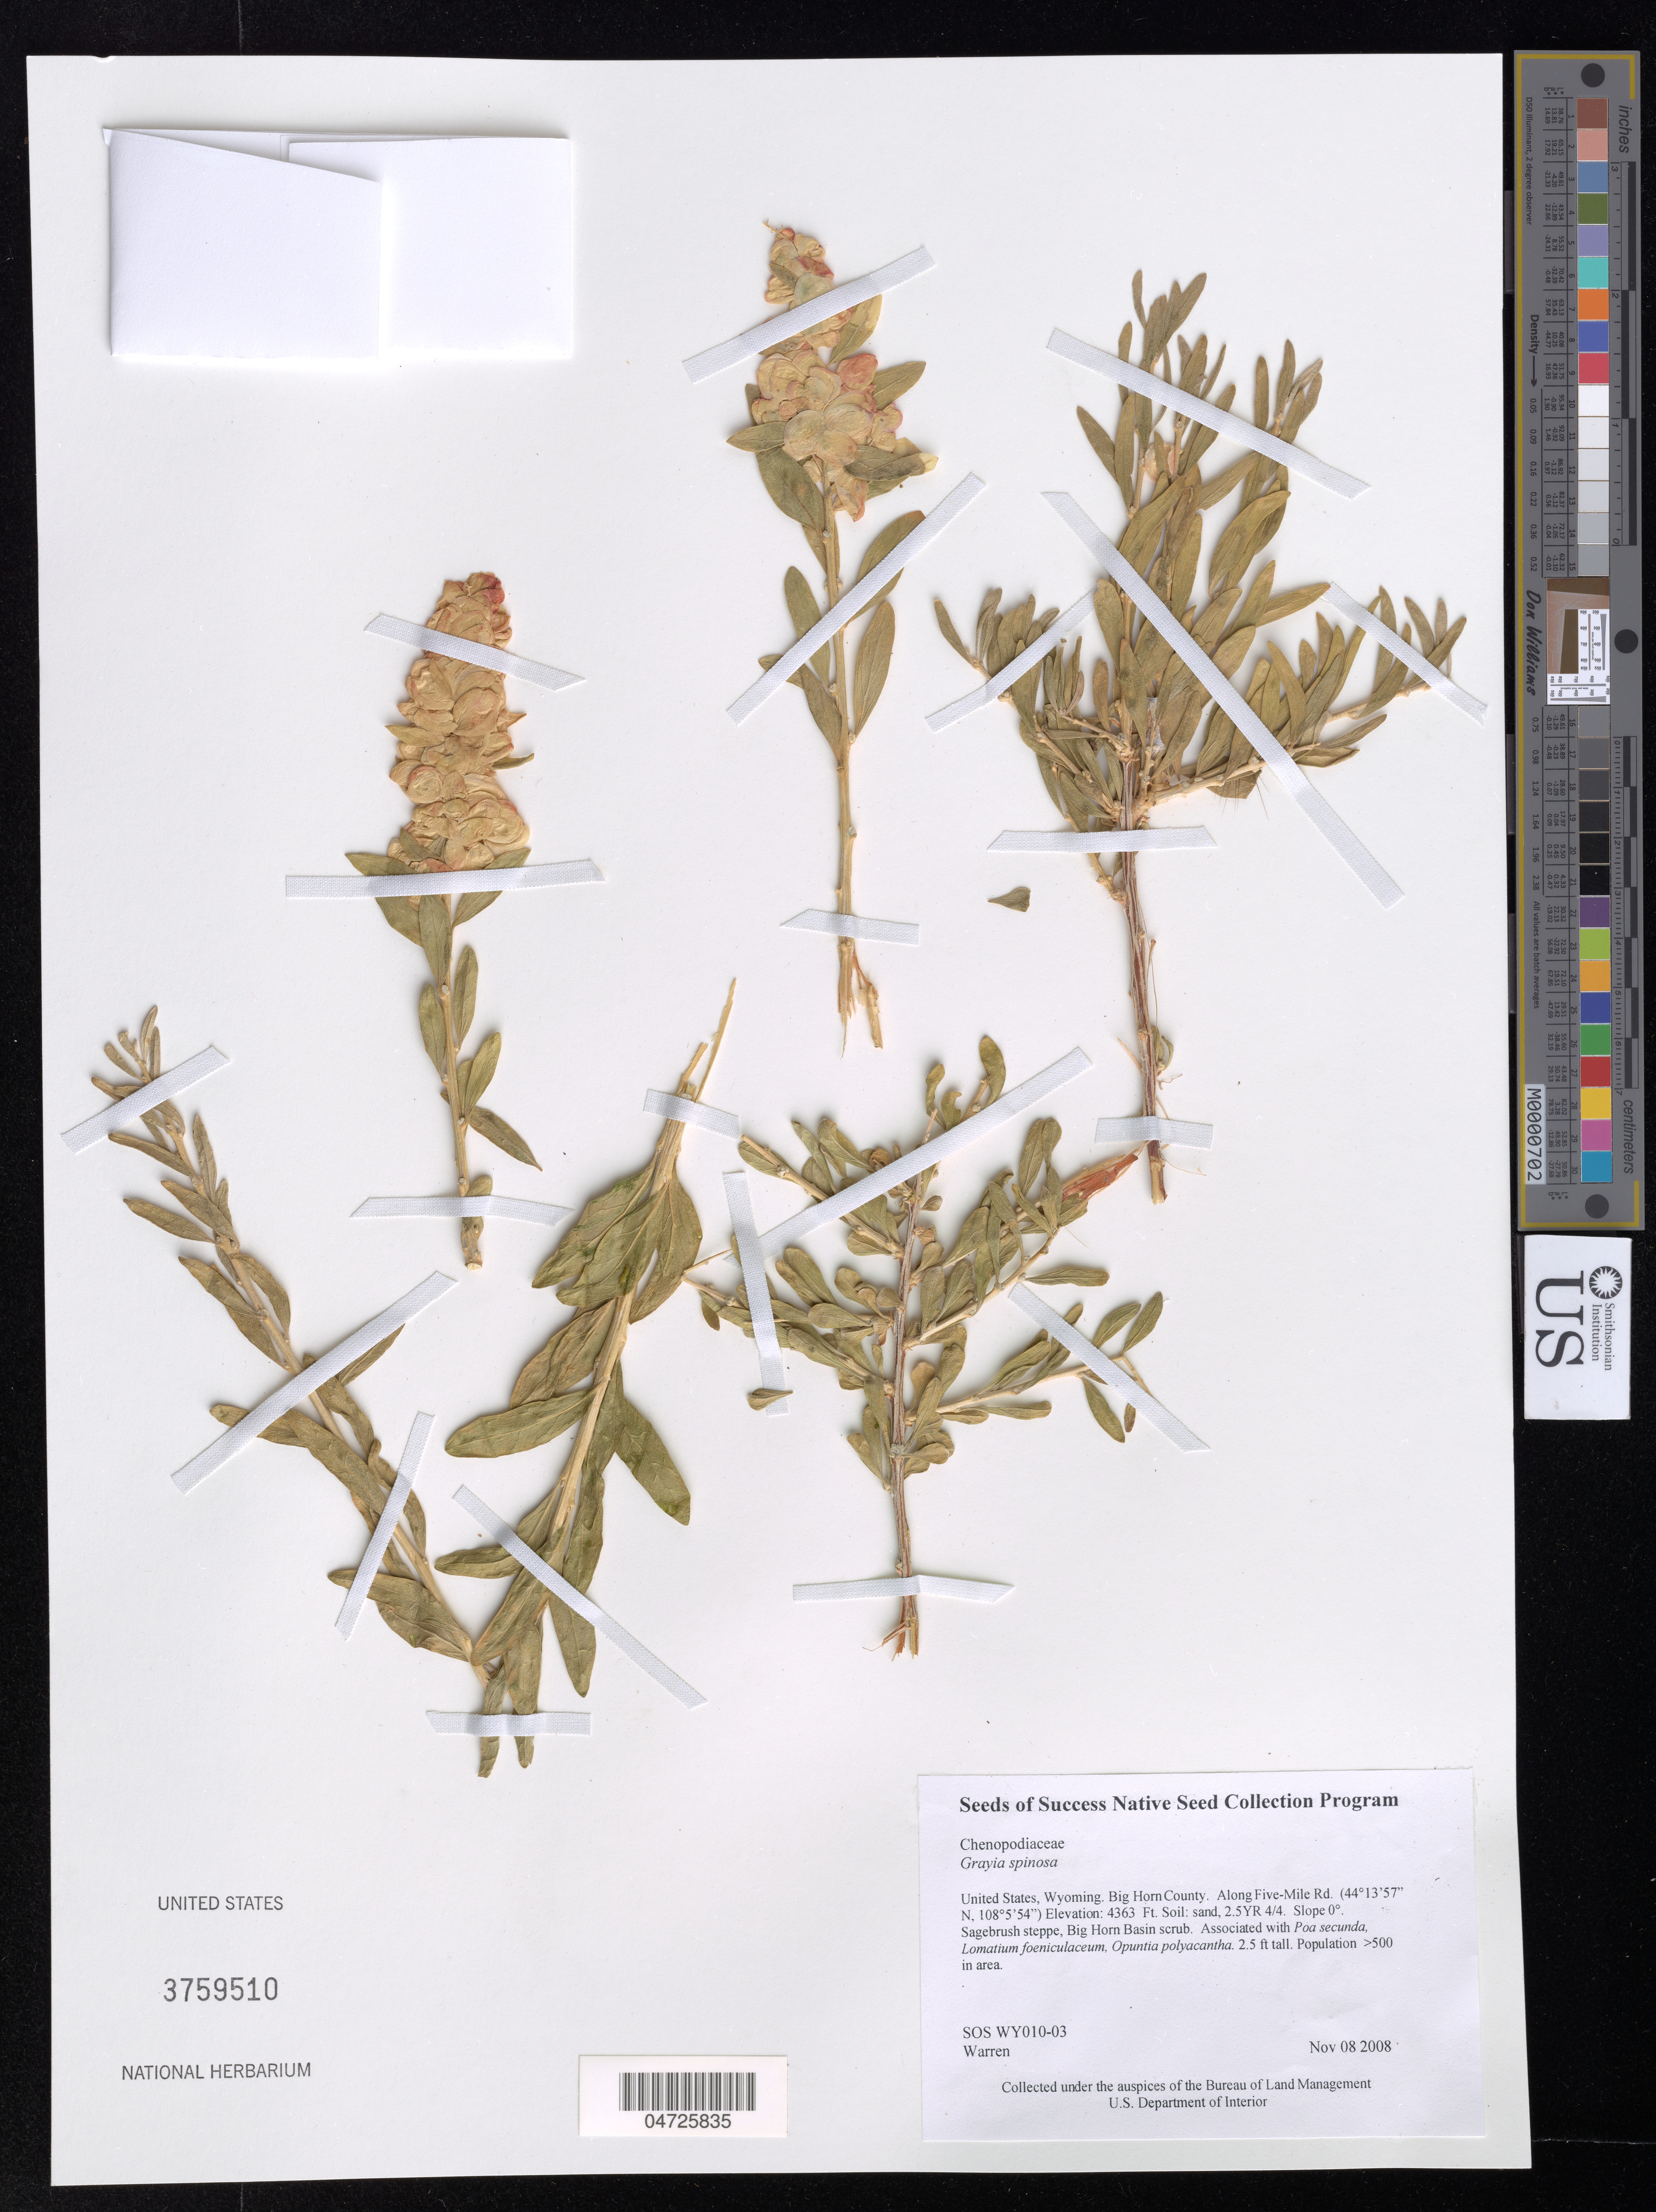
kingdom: Plantae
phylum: Tracheophyta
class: Magnoliopsida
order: Caryophyllales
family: Amaranthaceae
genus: Grayia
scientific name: Grayia spinosa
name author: (Hook.) Moq.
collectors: Warren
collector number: WY010-03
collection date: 2008-11-08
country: United States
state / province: Wyoming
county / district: Big Horn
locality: Along Five-Mile Rd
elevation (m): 1413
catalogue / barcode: US 3759510